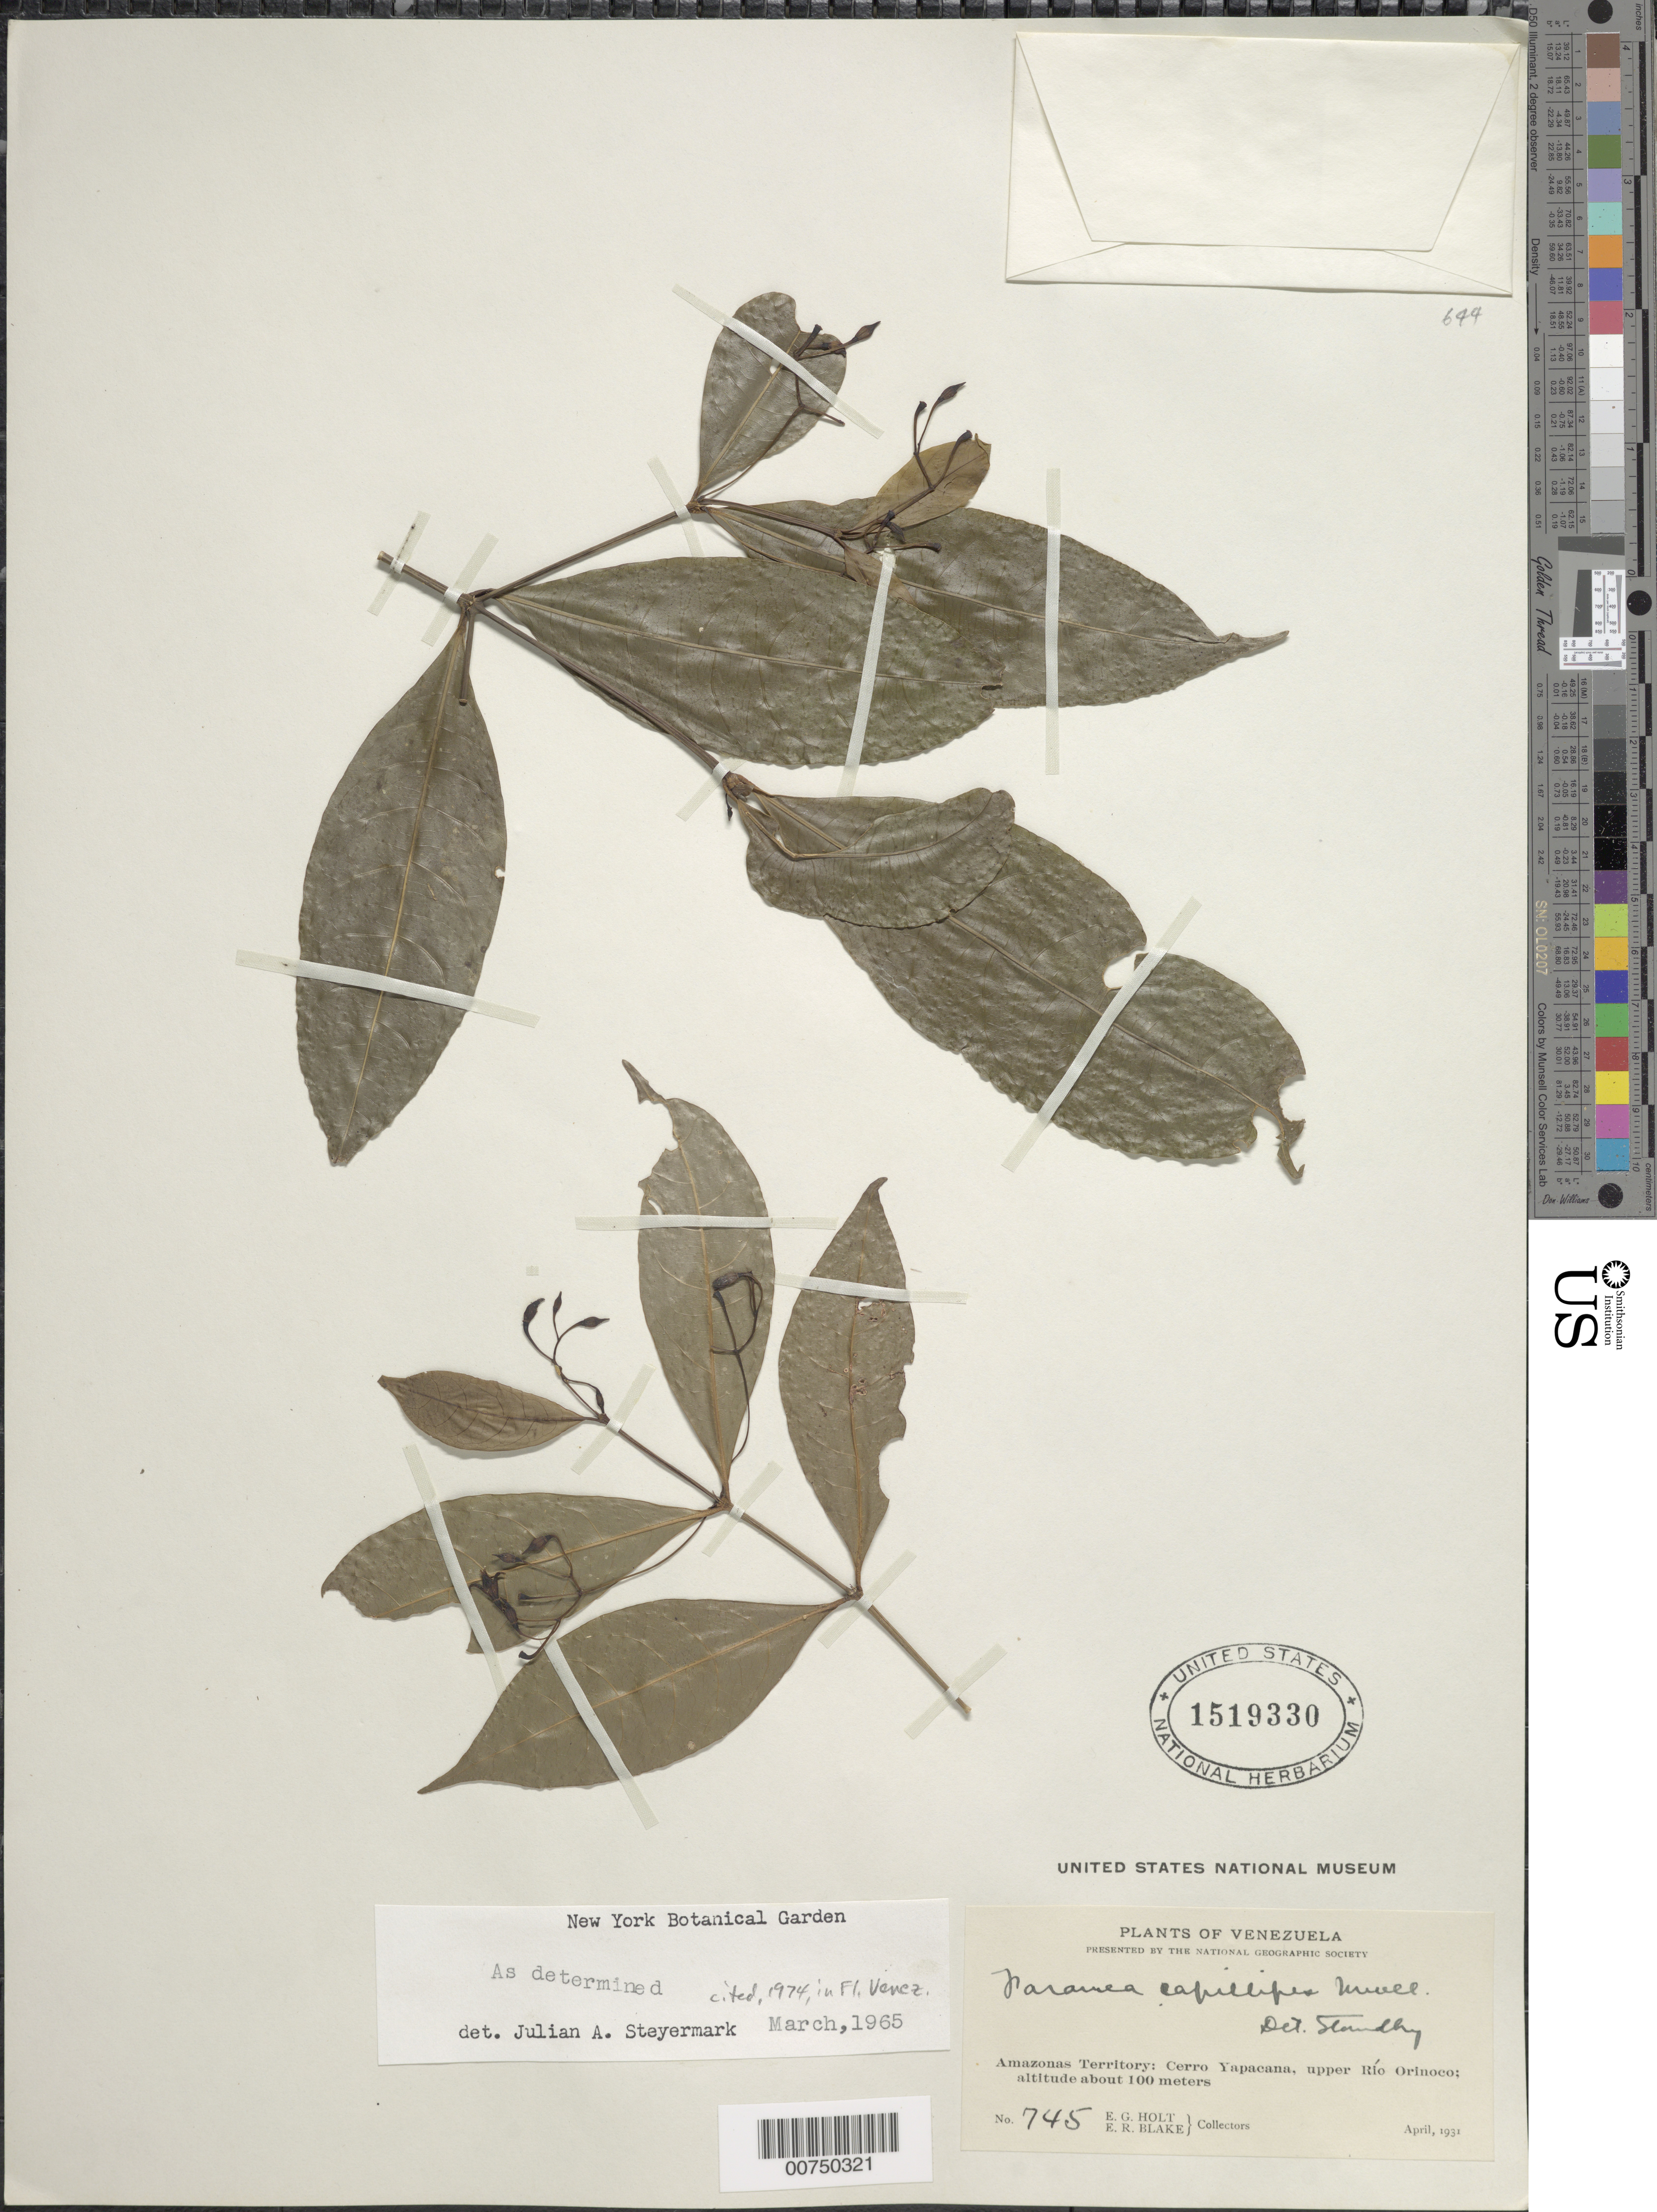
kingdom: Plantae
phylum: Tracheophyta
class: Magnoliopsida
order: Gentianales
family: Rubiaceae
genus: Faramea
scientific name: Faramea capillipes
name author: Müll. Arg.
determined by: Steyermark, Julian A., (VEN)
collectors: E. Holt & E. R. Blake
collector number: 745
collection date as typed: Apr-31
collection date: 1931-04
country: Venezuela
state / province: Amazonas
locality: Cerro Yapacána, upper Río Orinoco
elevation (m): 100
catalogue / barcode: US 1519330